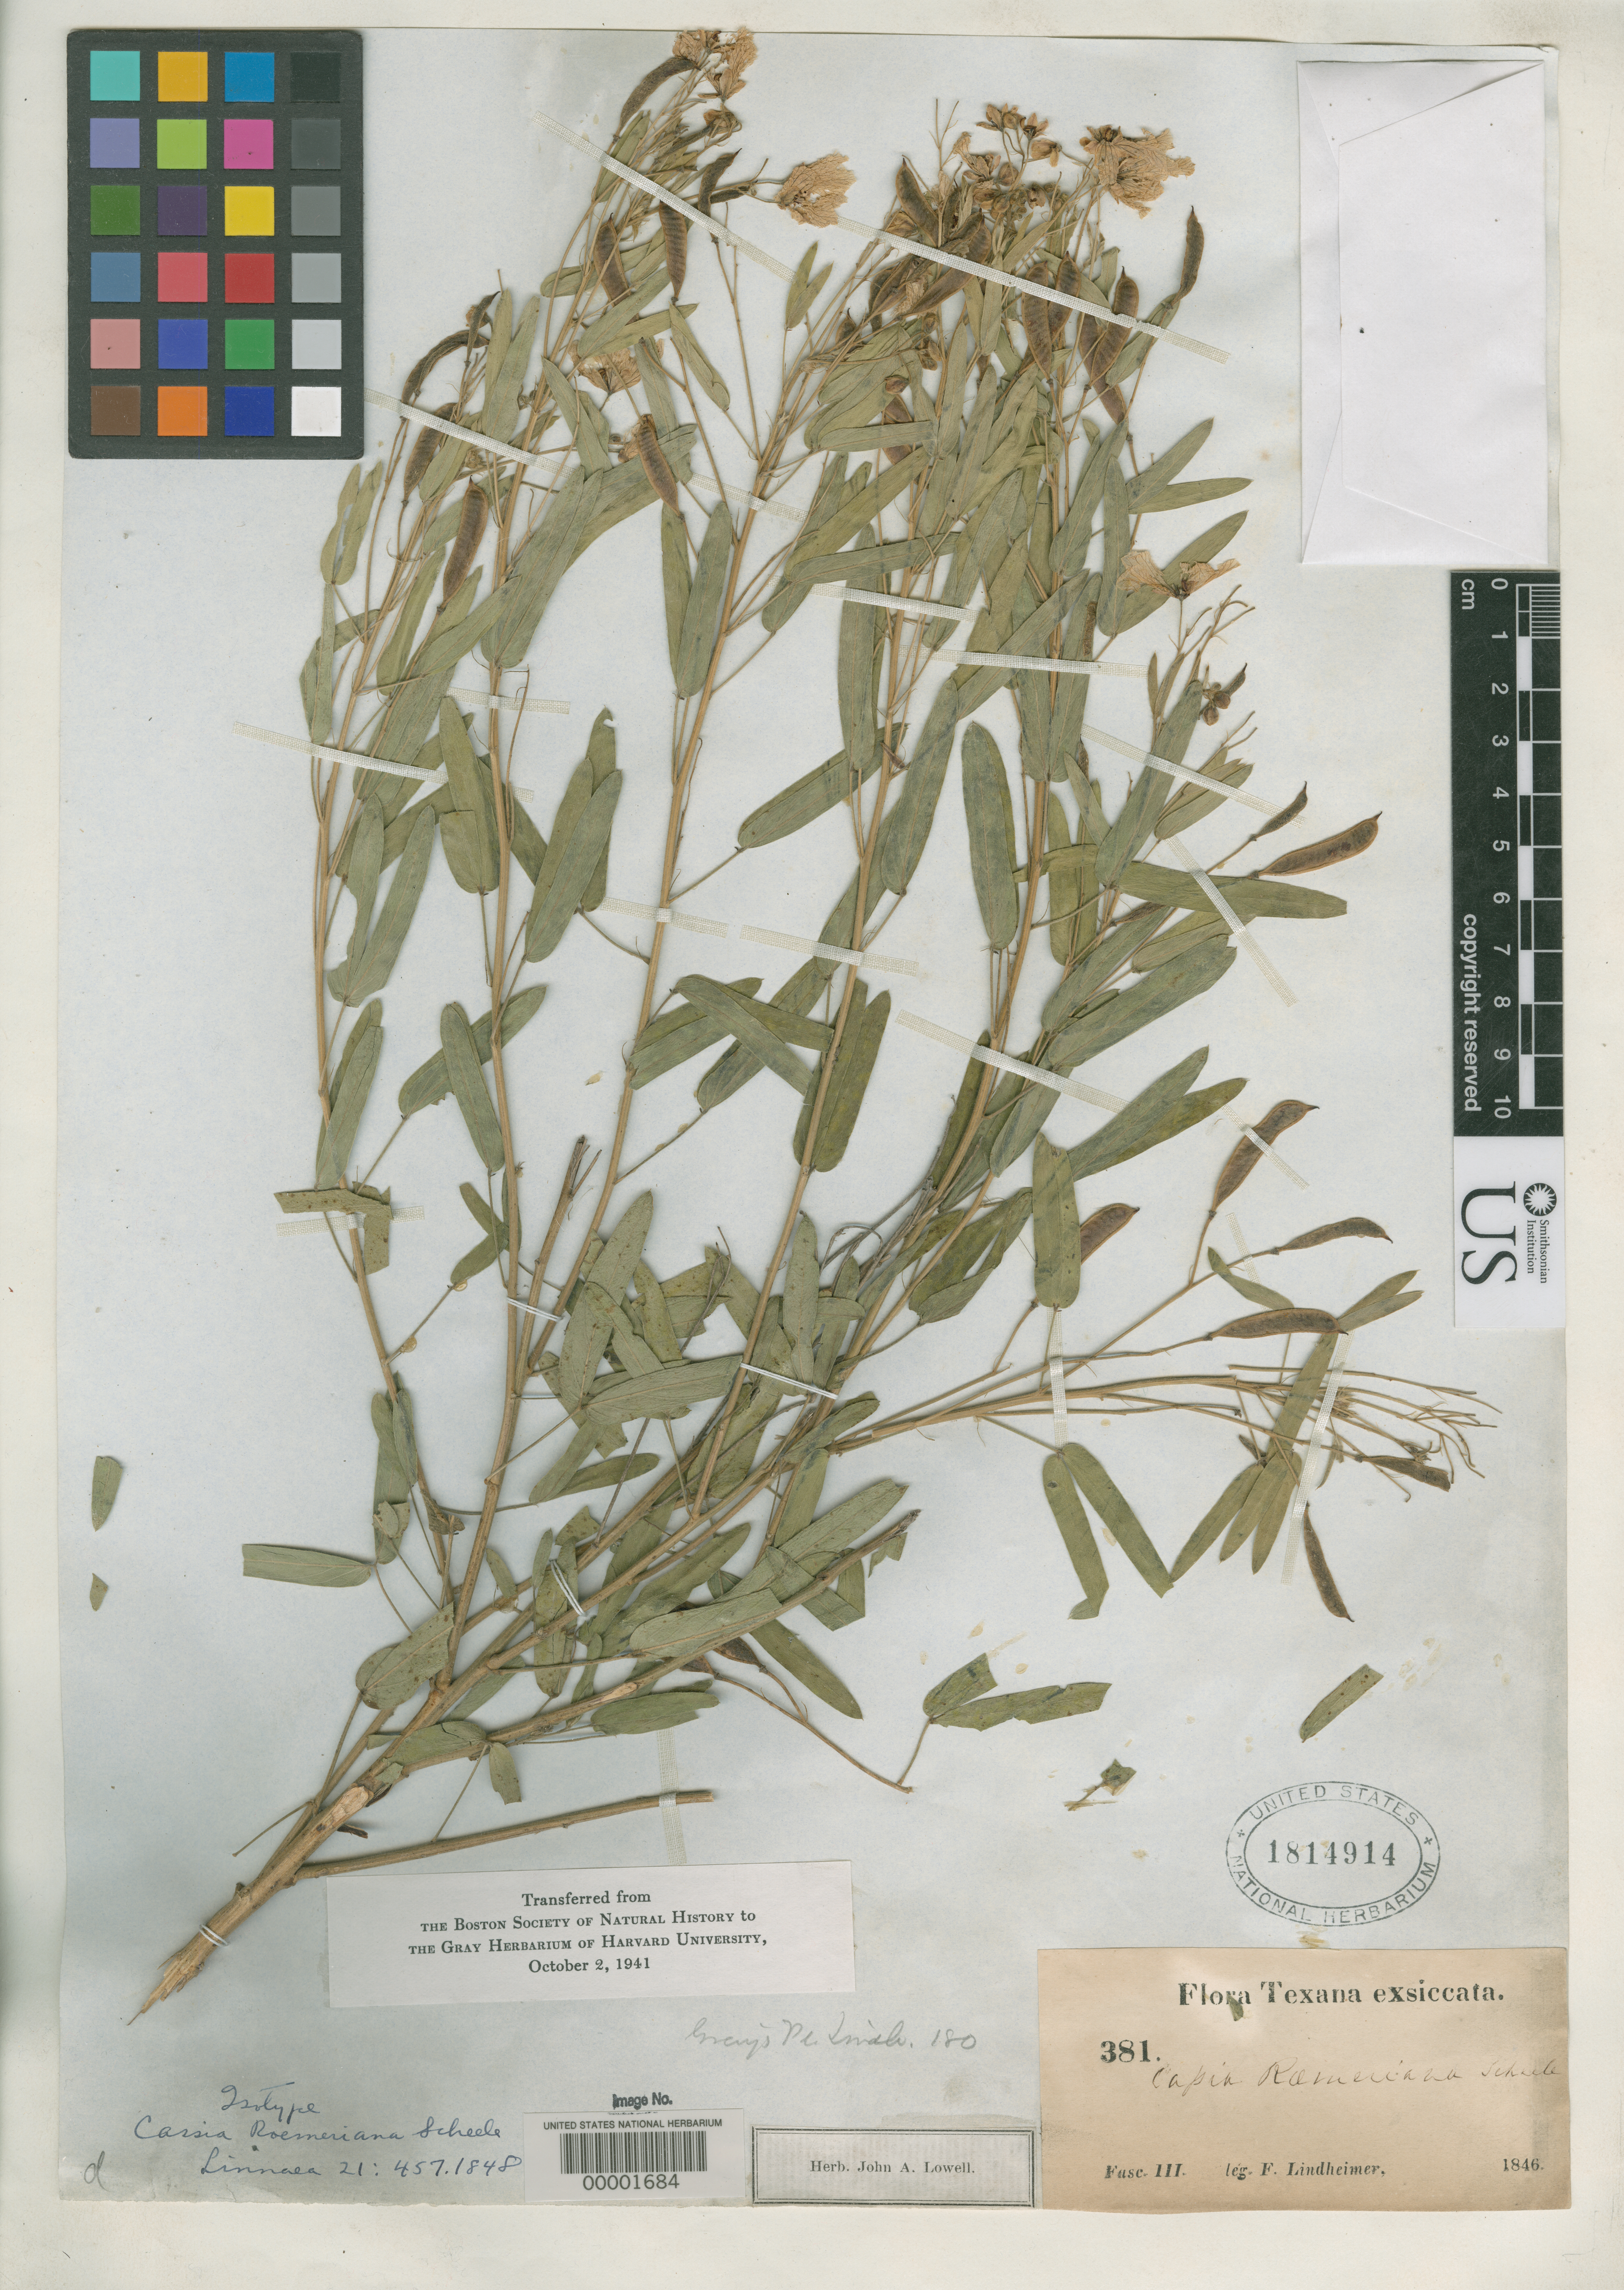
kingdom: Plantae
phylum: Tracheophyta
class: Magnoliopsida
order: Fabales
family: Fabaceae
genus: Cassia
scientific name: Cassia roemeriana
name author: Scheele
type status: Type Collection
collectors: F. J. Lindheimer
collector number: III 381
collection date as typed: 1846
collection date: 1846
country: United States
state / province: Texas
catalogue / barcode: US 1814914